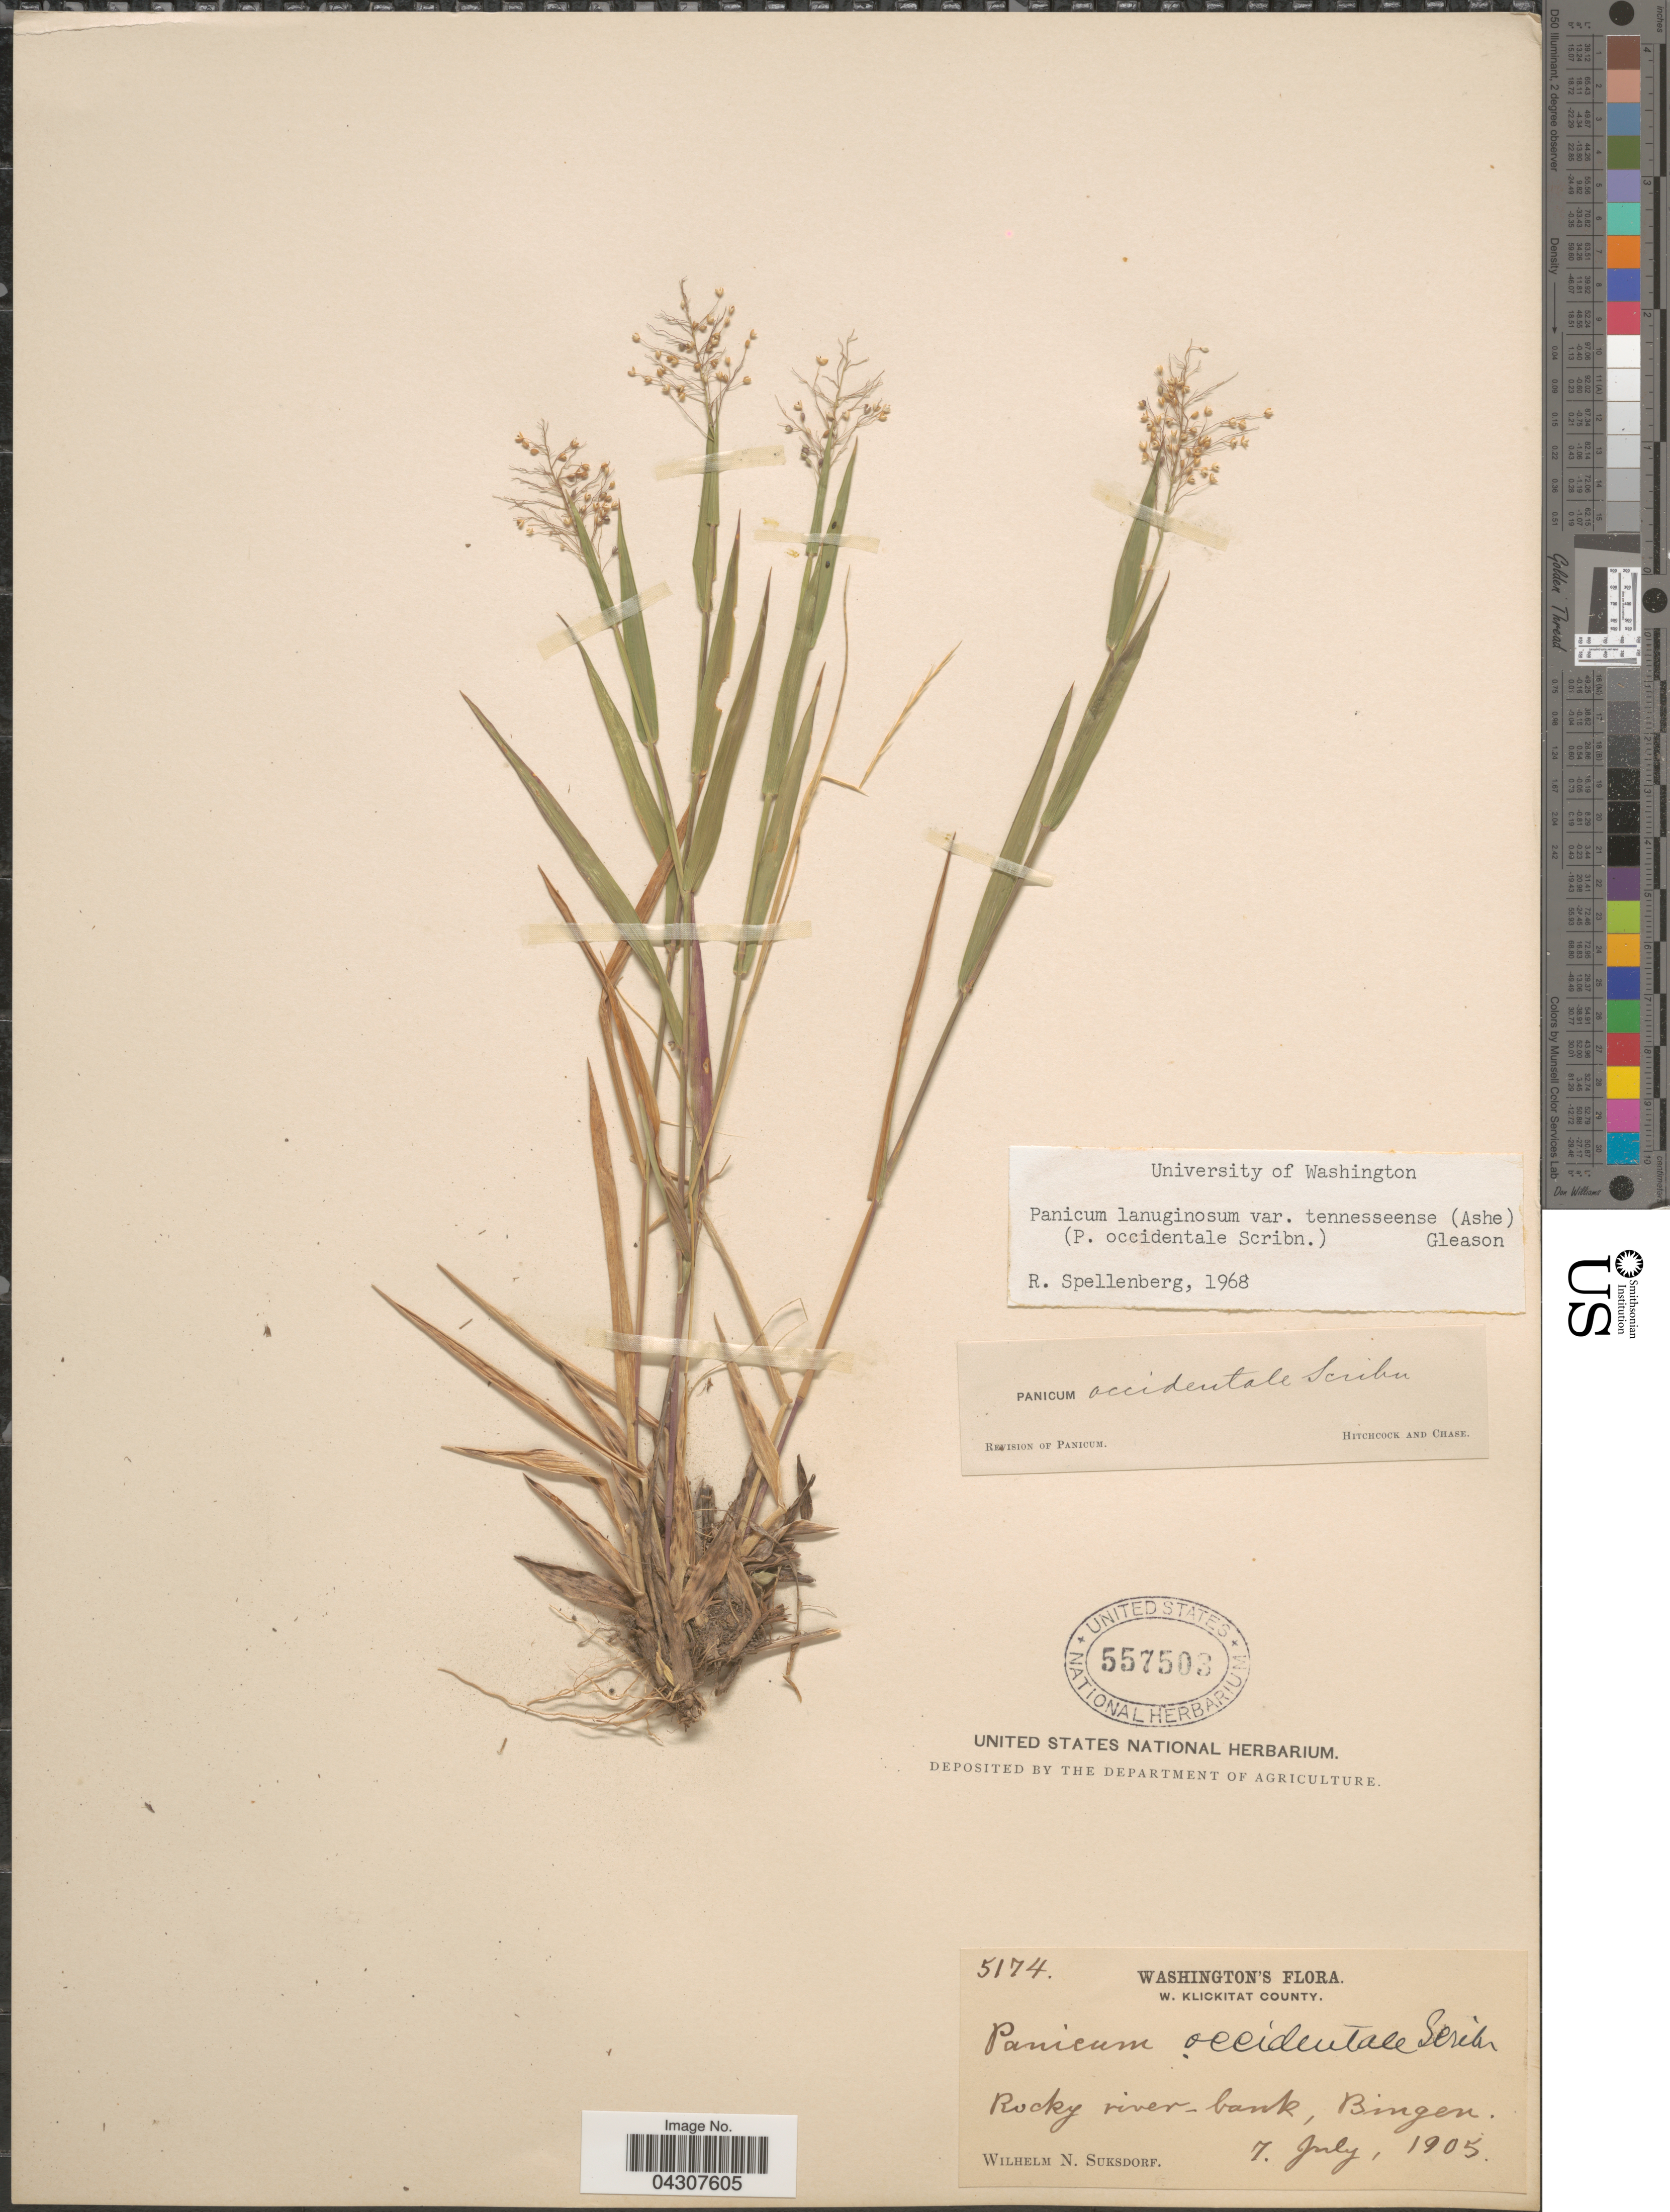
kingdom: Plantae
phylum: Tracheophyta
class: Liliopsida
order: Poales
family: Poaceae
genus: Dichanthelium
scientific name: Dichanthelium acuminatum var. acuminatum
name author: (Sw.) Gould & C.A. Clark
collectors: W. N. Suksdorf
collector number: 5174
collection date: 1905-07-07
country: United States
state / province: Washington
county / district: Klickitat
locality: W. Klickitat County. Rocky river-bank, Bingen.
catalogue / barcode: US 557503